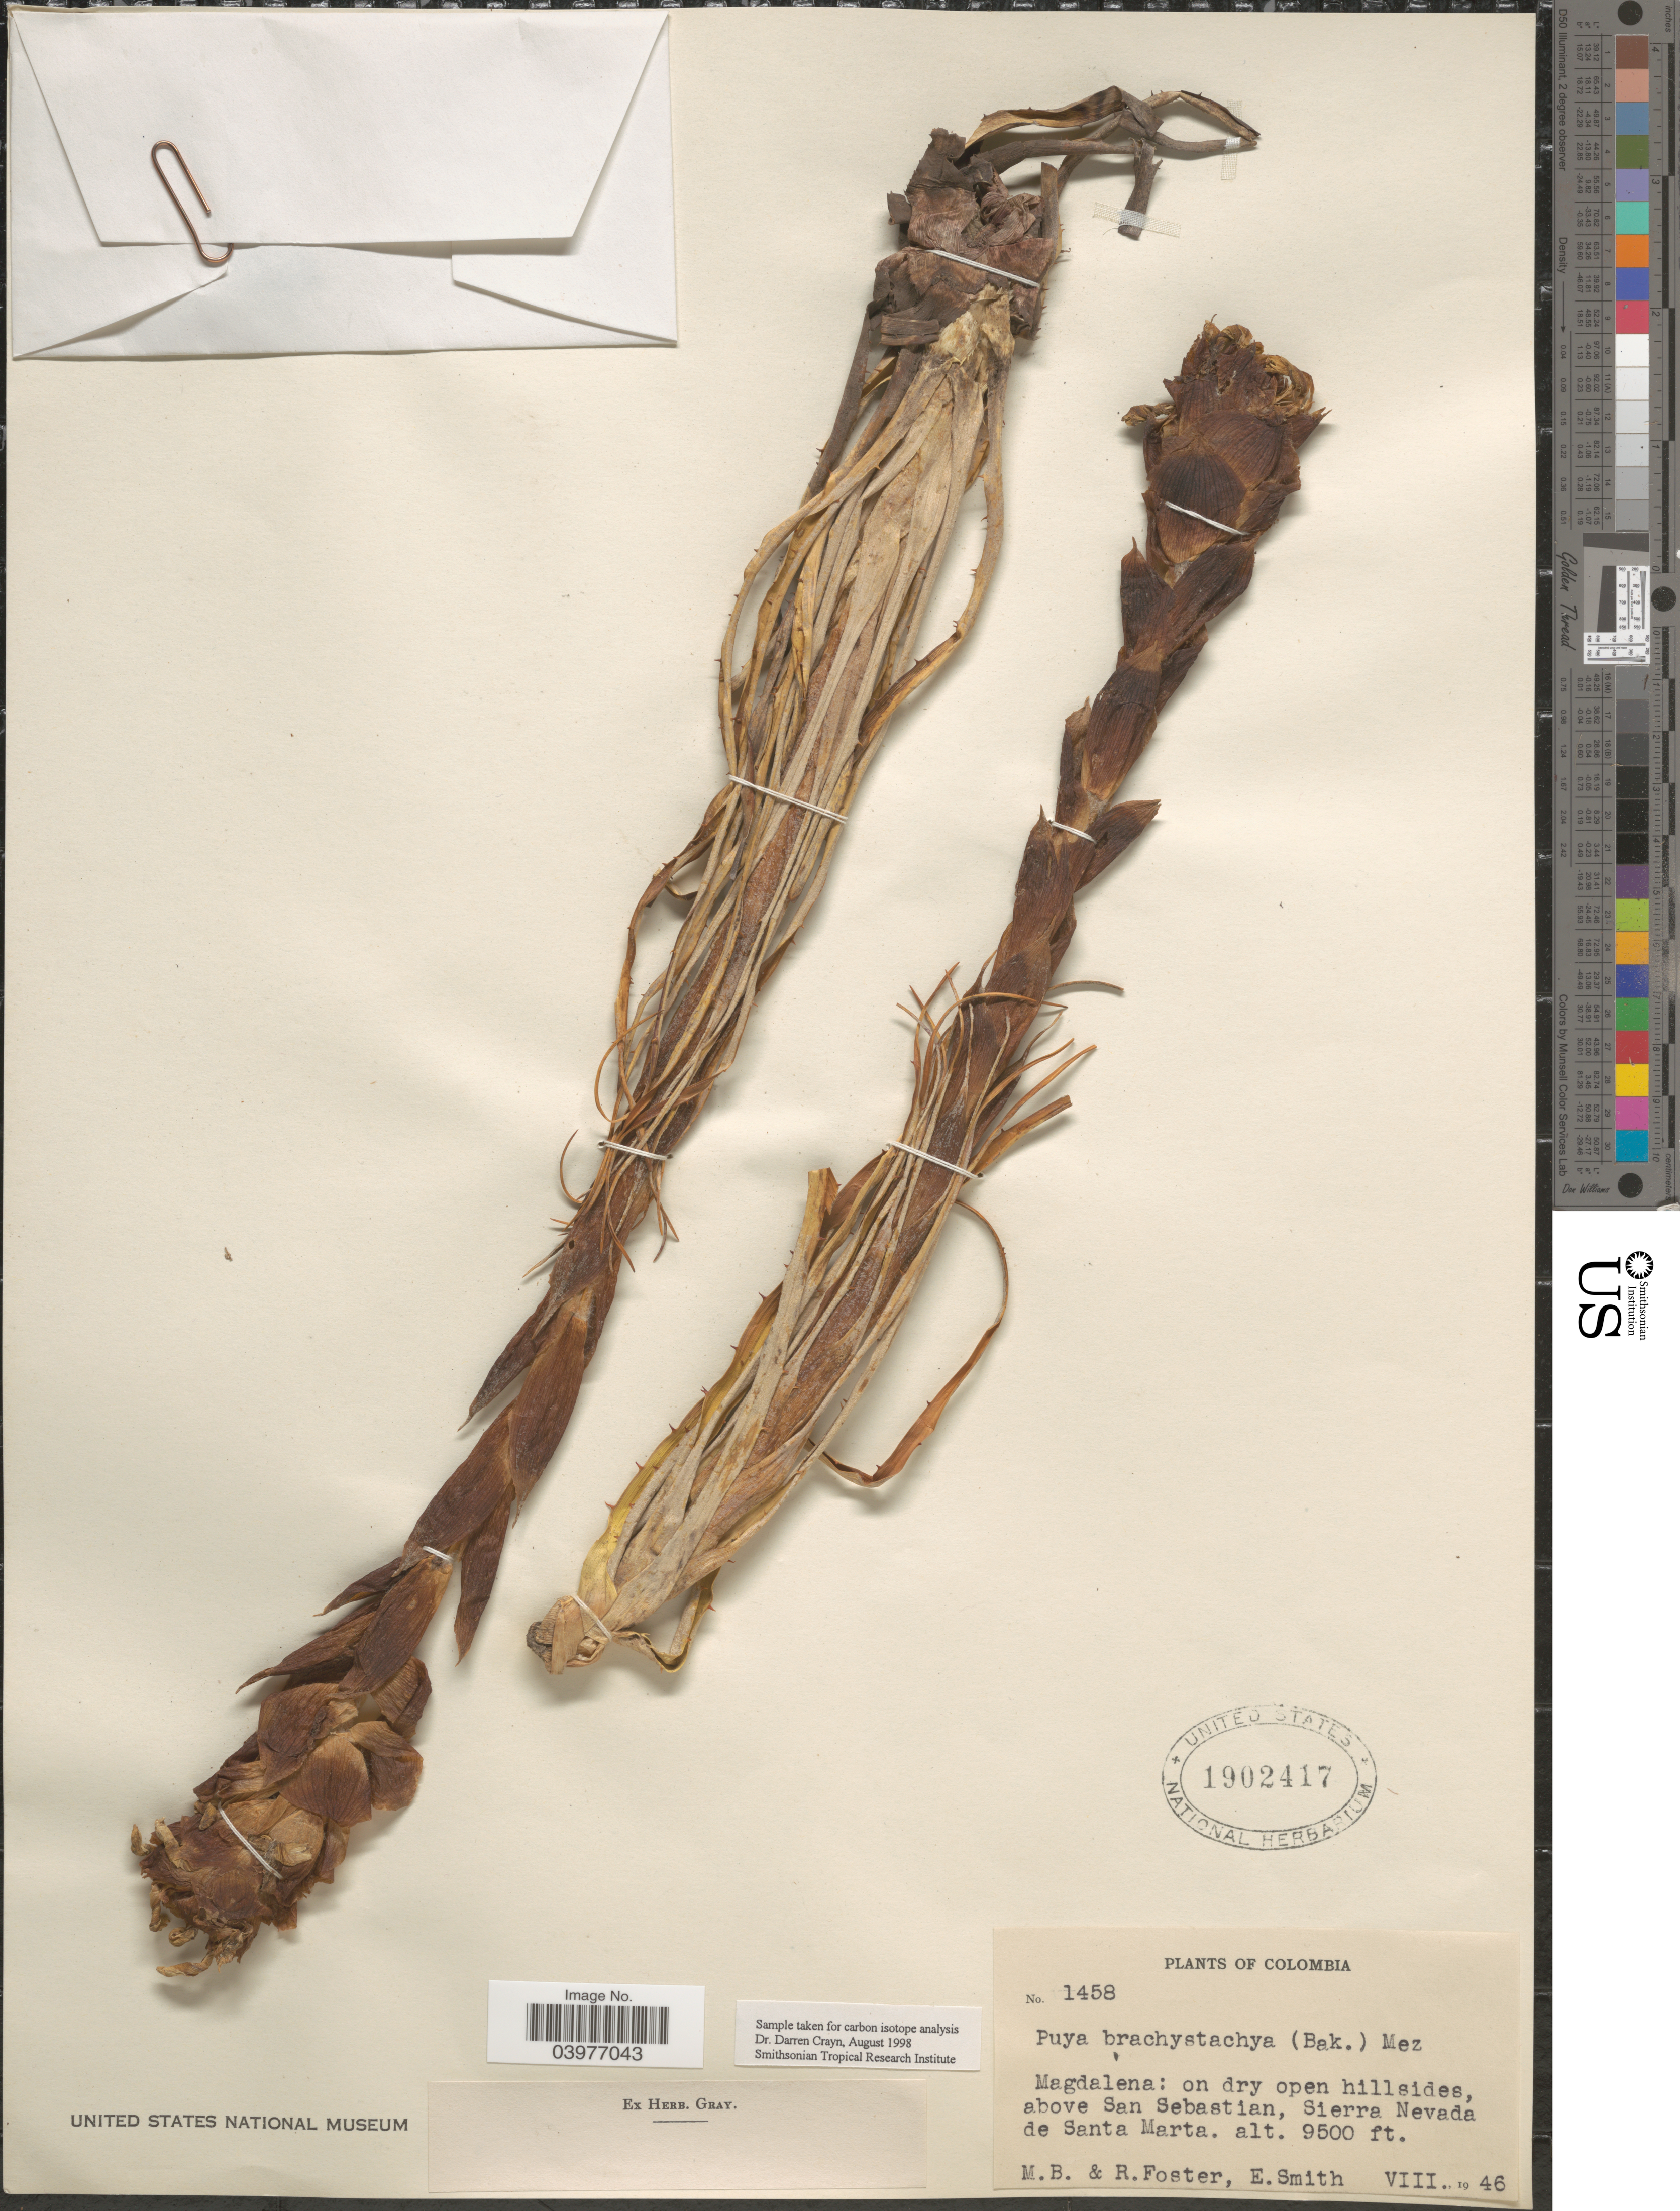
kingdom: Plantae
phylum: Tracheophyta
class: Liliopsida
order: Poales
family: Bromeliaceae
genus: Puya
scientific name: Puya brachystachya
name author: (Baker) Mez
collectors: M. B. Foster, R. Foster & E. Smith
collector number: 1458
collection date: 1946-08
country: Colombia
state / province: Magdalena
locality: On dry open hillsides, above San Sebastian, Sierra Nevada de Santa Marta.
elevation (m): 2896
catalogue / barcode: US 1902417